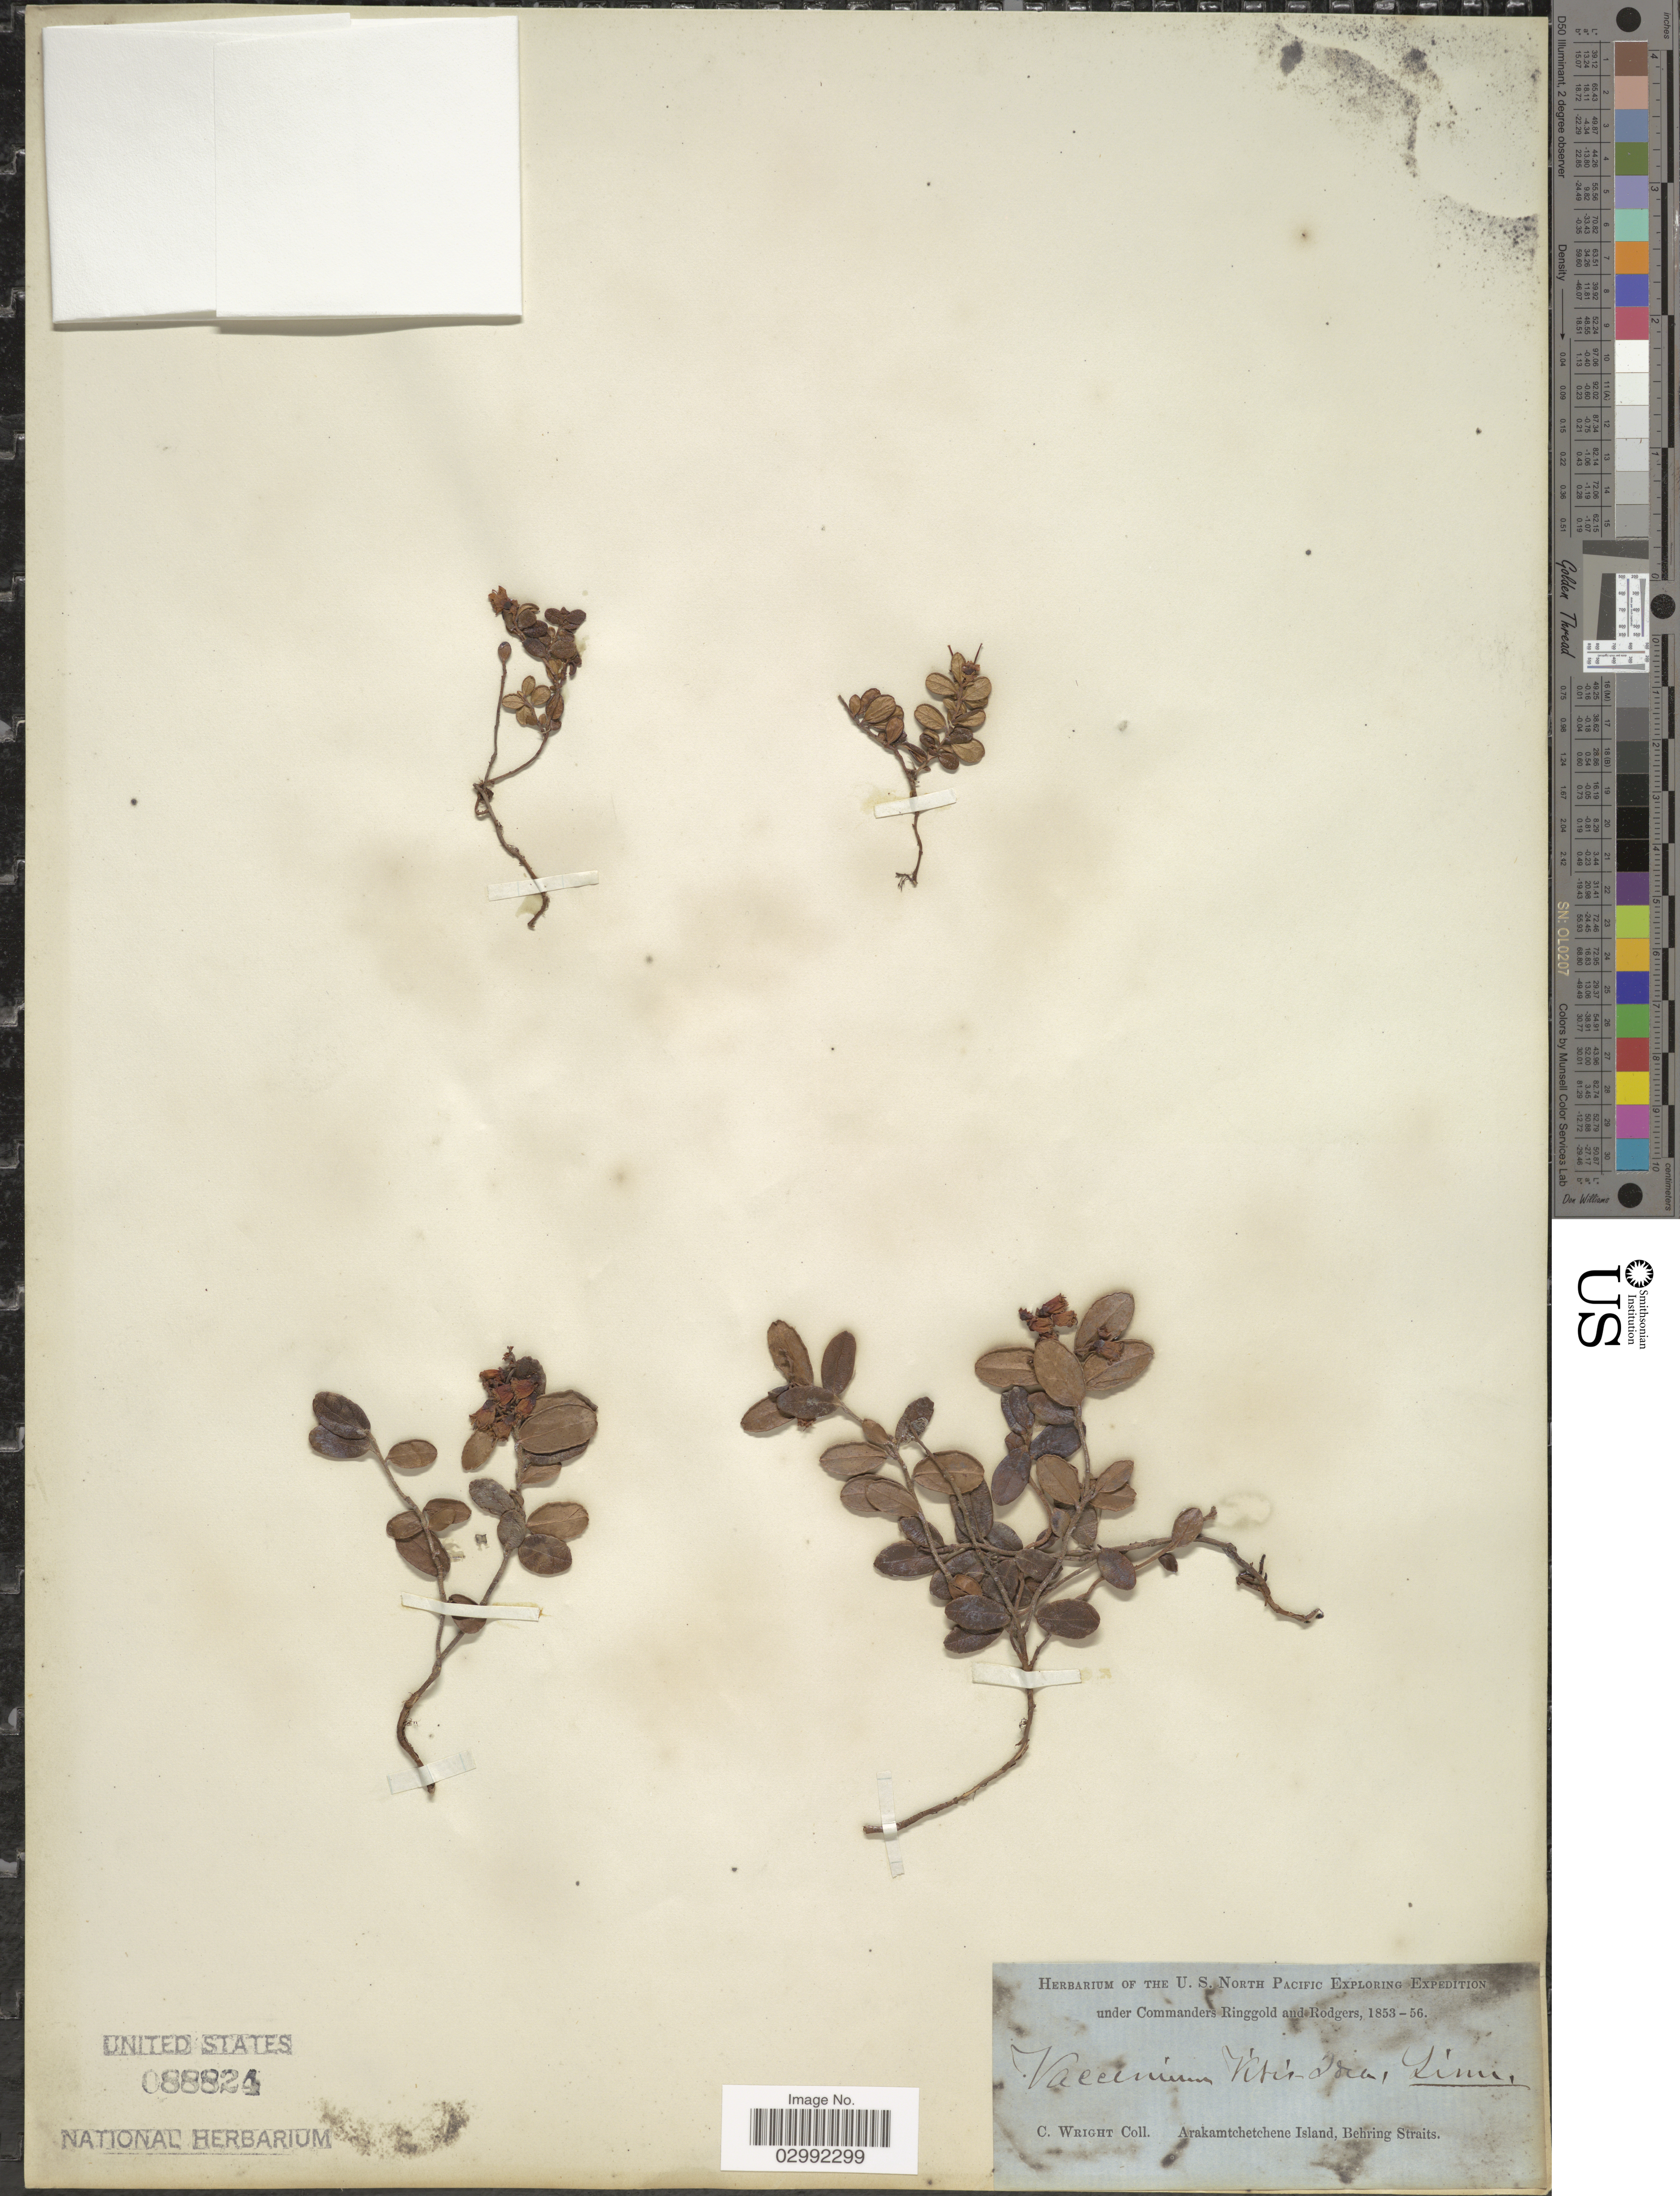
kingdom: Plantae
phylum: Tracheophyta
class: Magnoliopsida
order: Ericales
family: Ericaceae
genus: Vaccinium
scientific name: Vaccinium vitis-idaea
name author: L.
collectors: C. Wright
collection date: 1853/1856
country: Russian Federation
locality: Arakamtchetchene Island, Behring Straits.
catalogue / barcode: US 88824